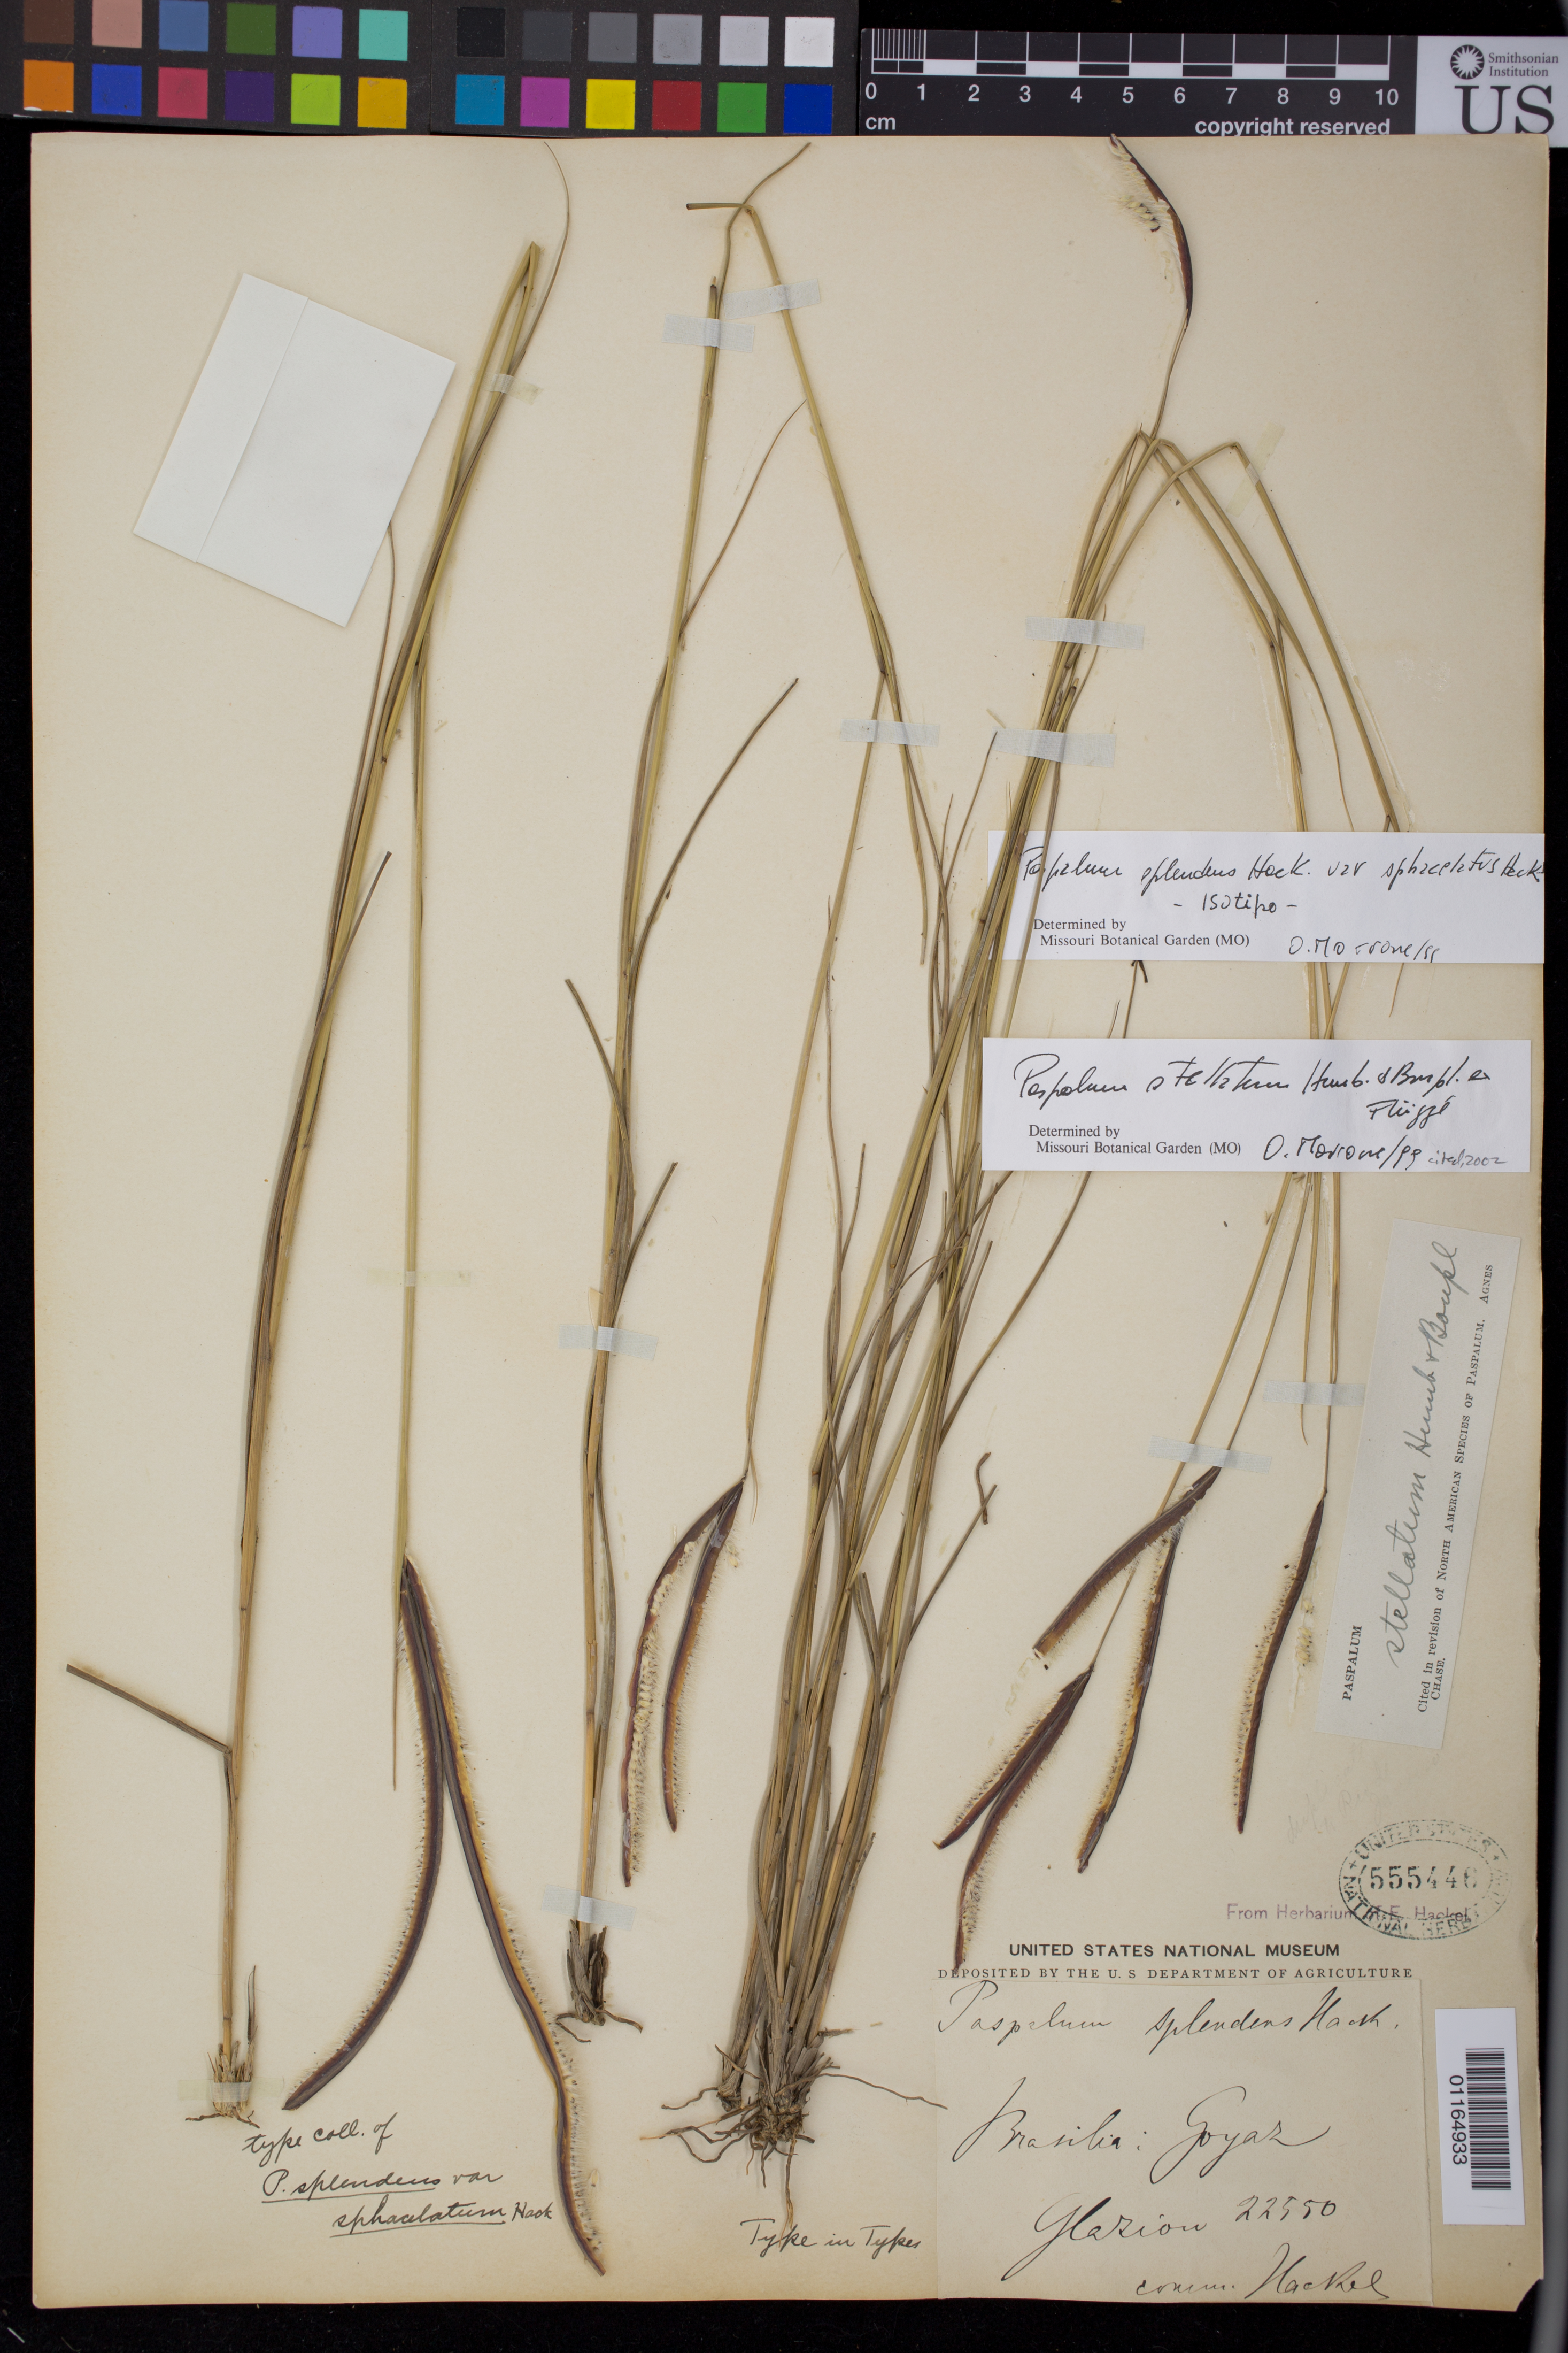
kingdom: Plantae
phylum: Tracheophyta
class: Liliopsida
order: Poales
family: Poaceae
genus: Paspalum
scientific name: Paspalum splendens var. sphacelatum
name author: Hack.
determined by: Morrone, O. N., (SI), Instituto de Botánica Darwinion (Argentina)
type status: Isotype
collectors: A. F. M. Glaziou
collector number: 22550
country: Brazil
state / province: Goiás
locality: "Goyaz"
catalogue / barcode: US 555446